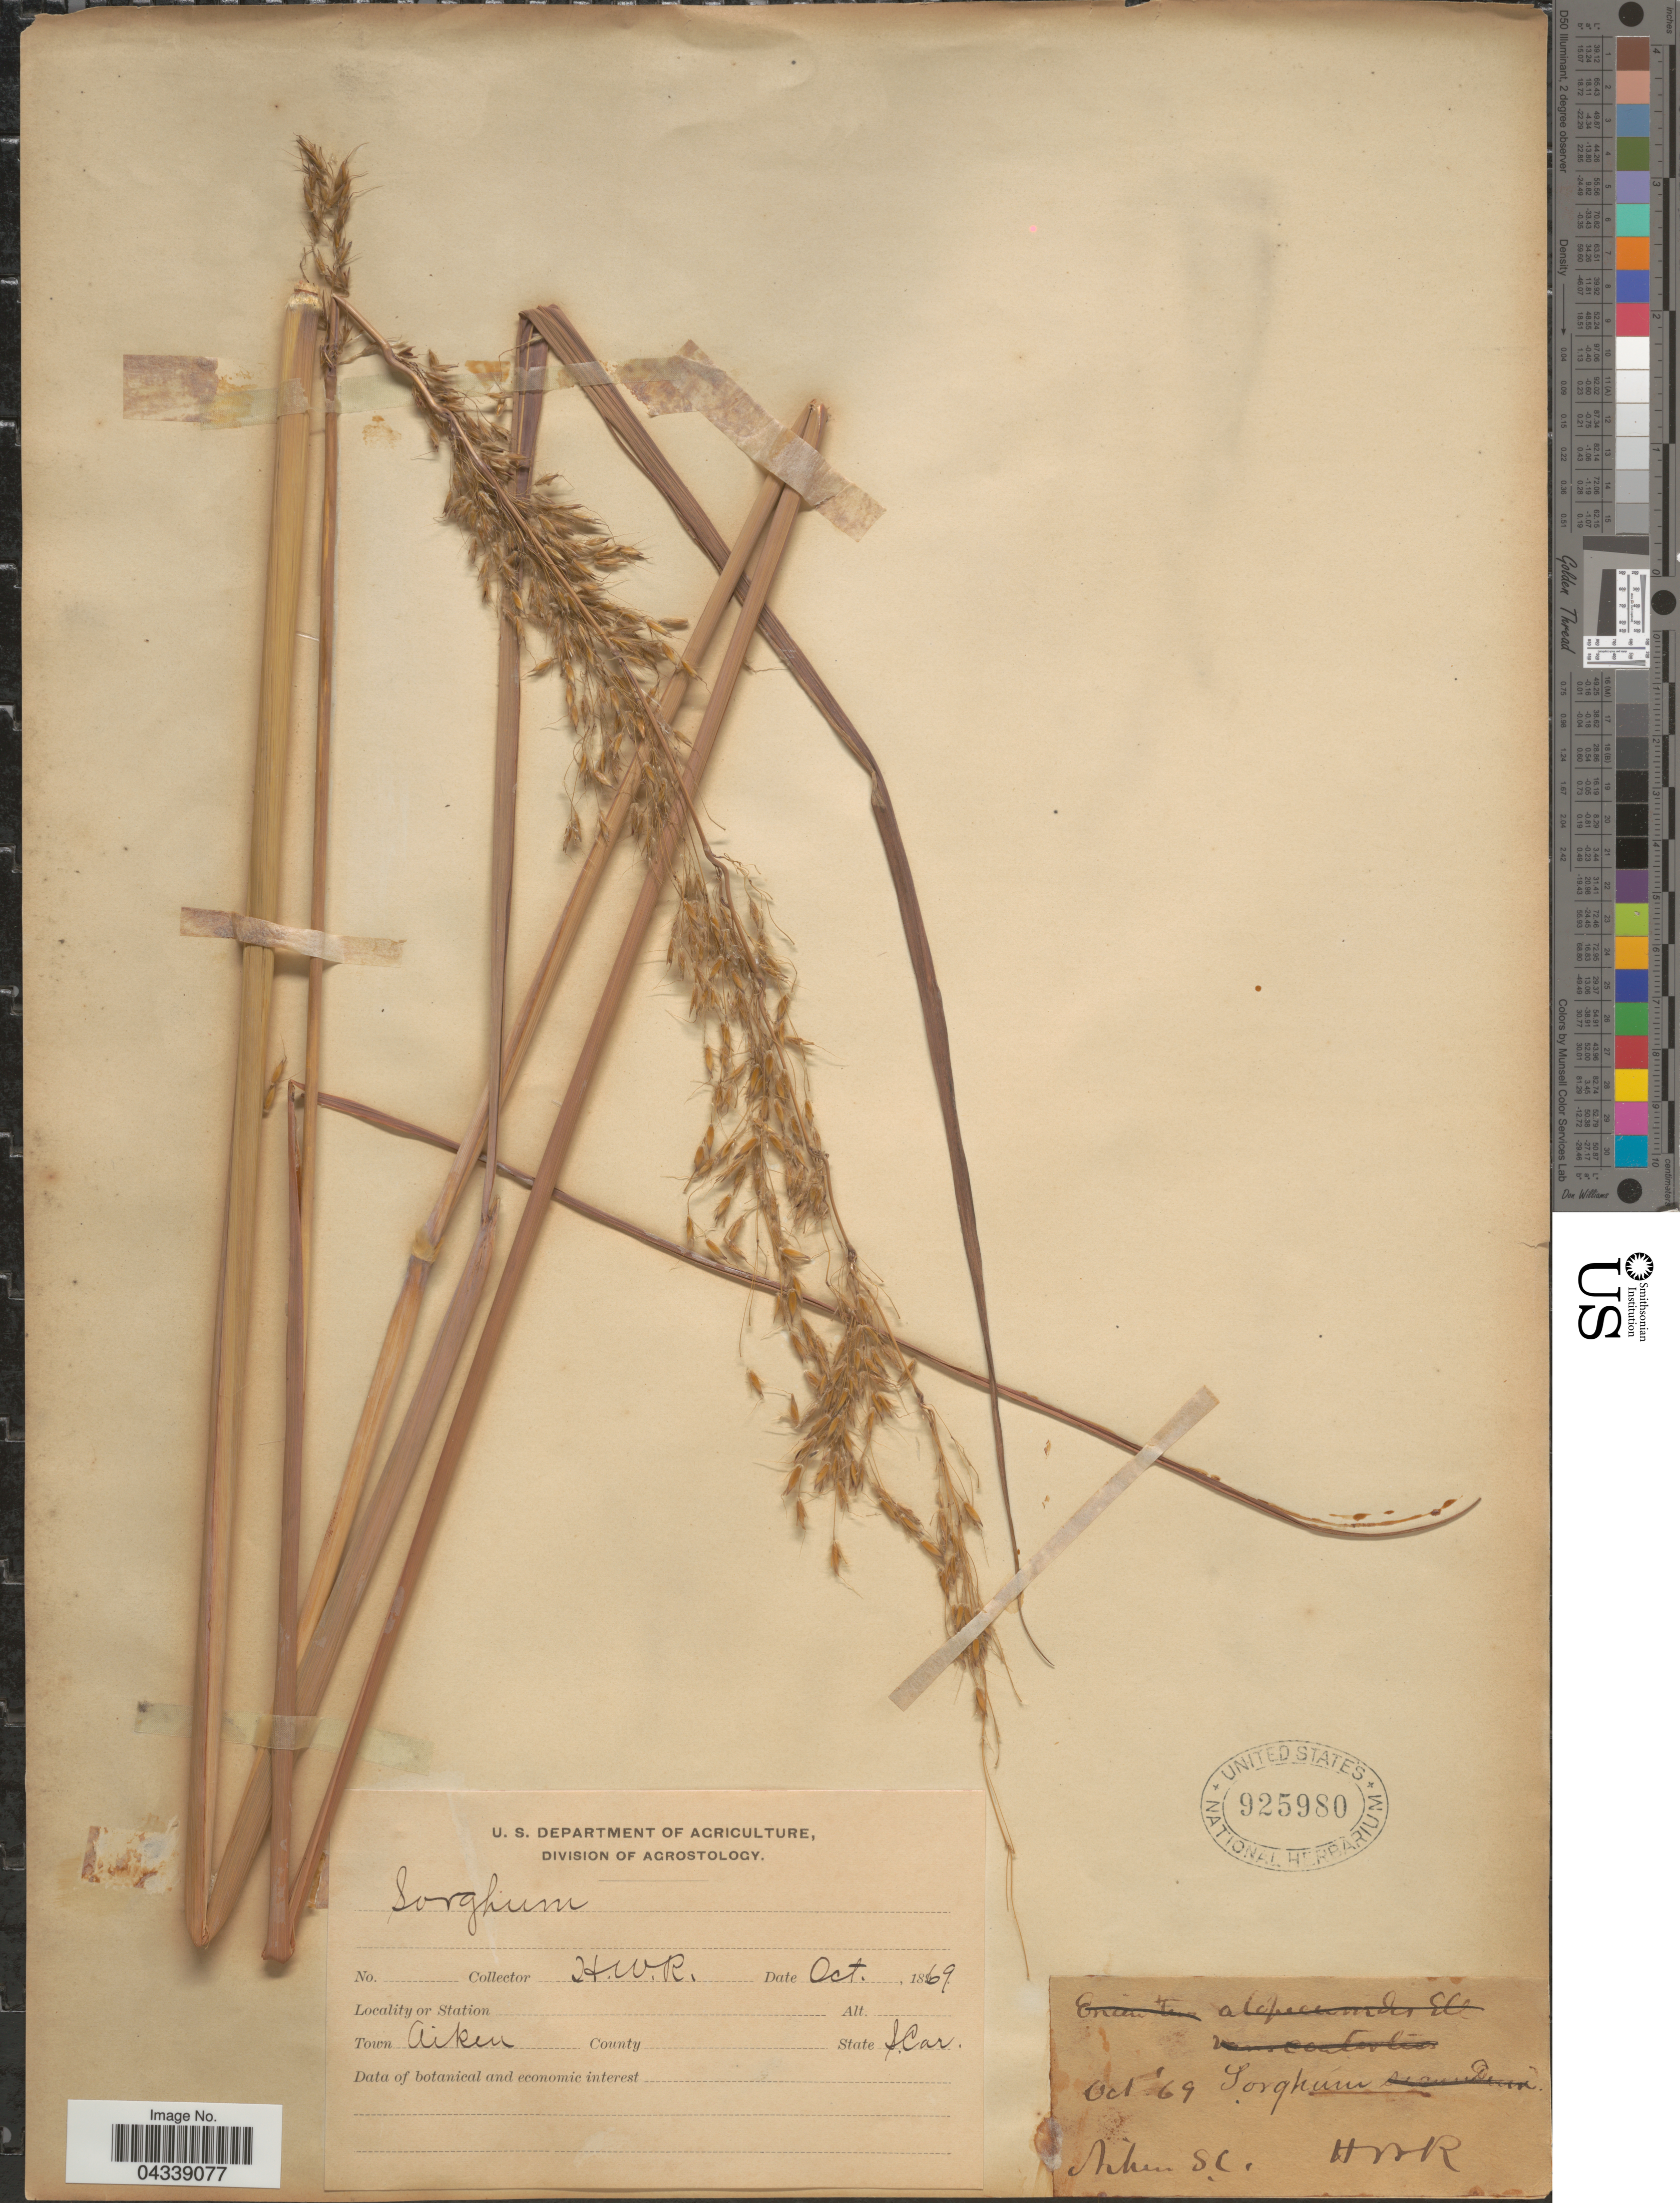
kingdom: Plantae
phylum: Tracheophyta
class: Liliopsida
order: Poales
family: Poaceae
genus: Sorghastrum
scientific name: Sorghastrum nutans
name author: (L.) Nash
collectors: H. W. R.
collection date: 1869-10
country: United States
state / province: South Carolina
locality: Town Aiken. S.Car.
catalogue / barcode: US 925980